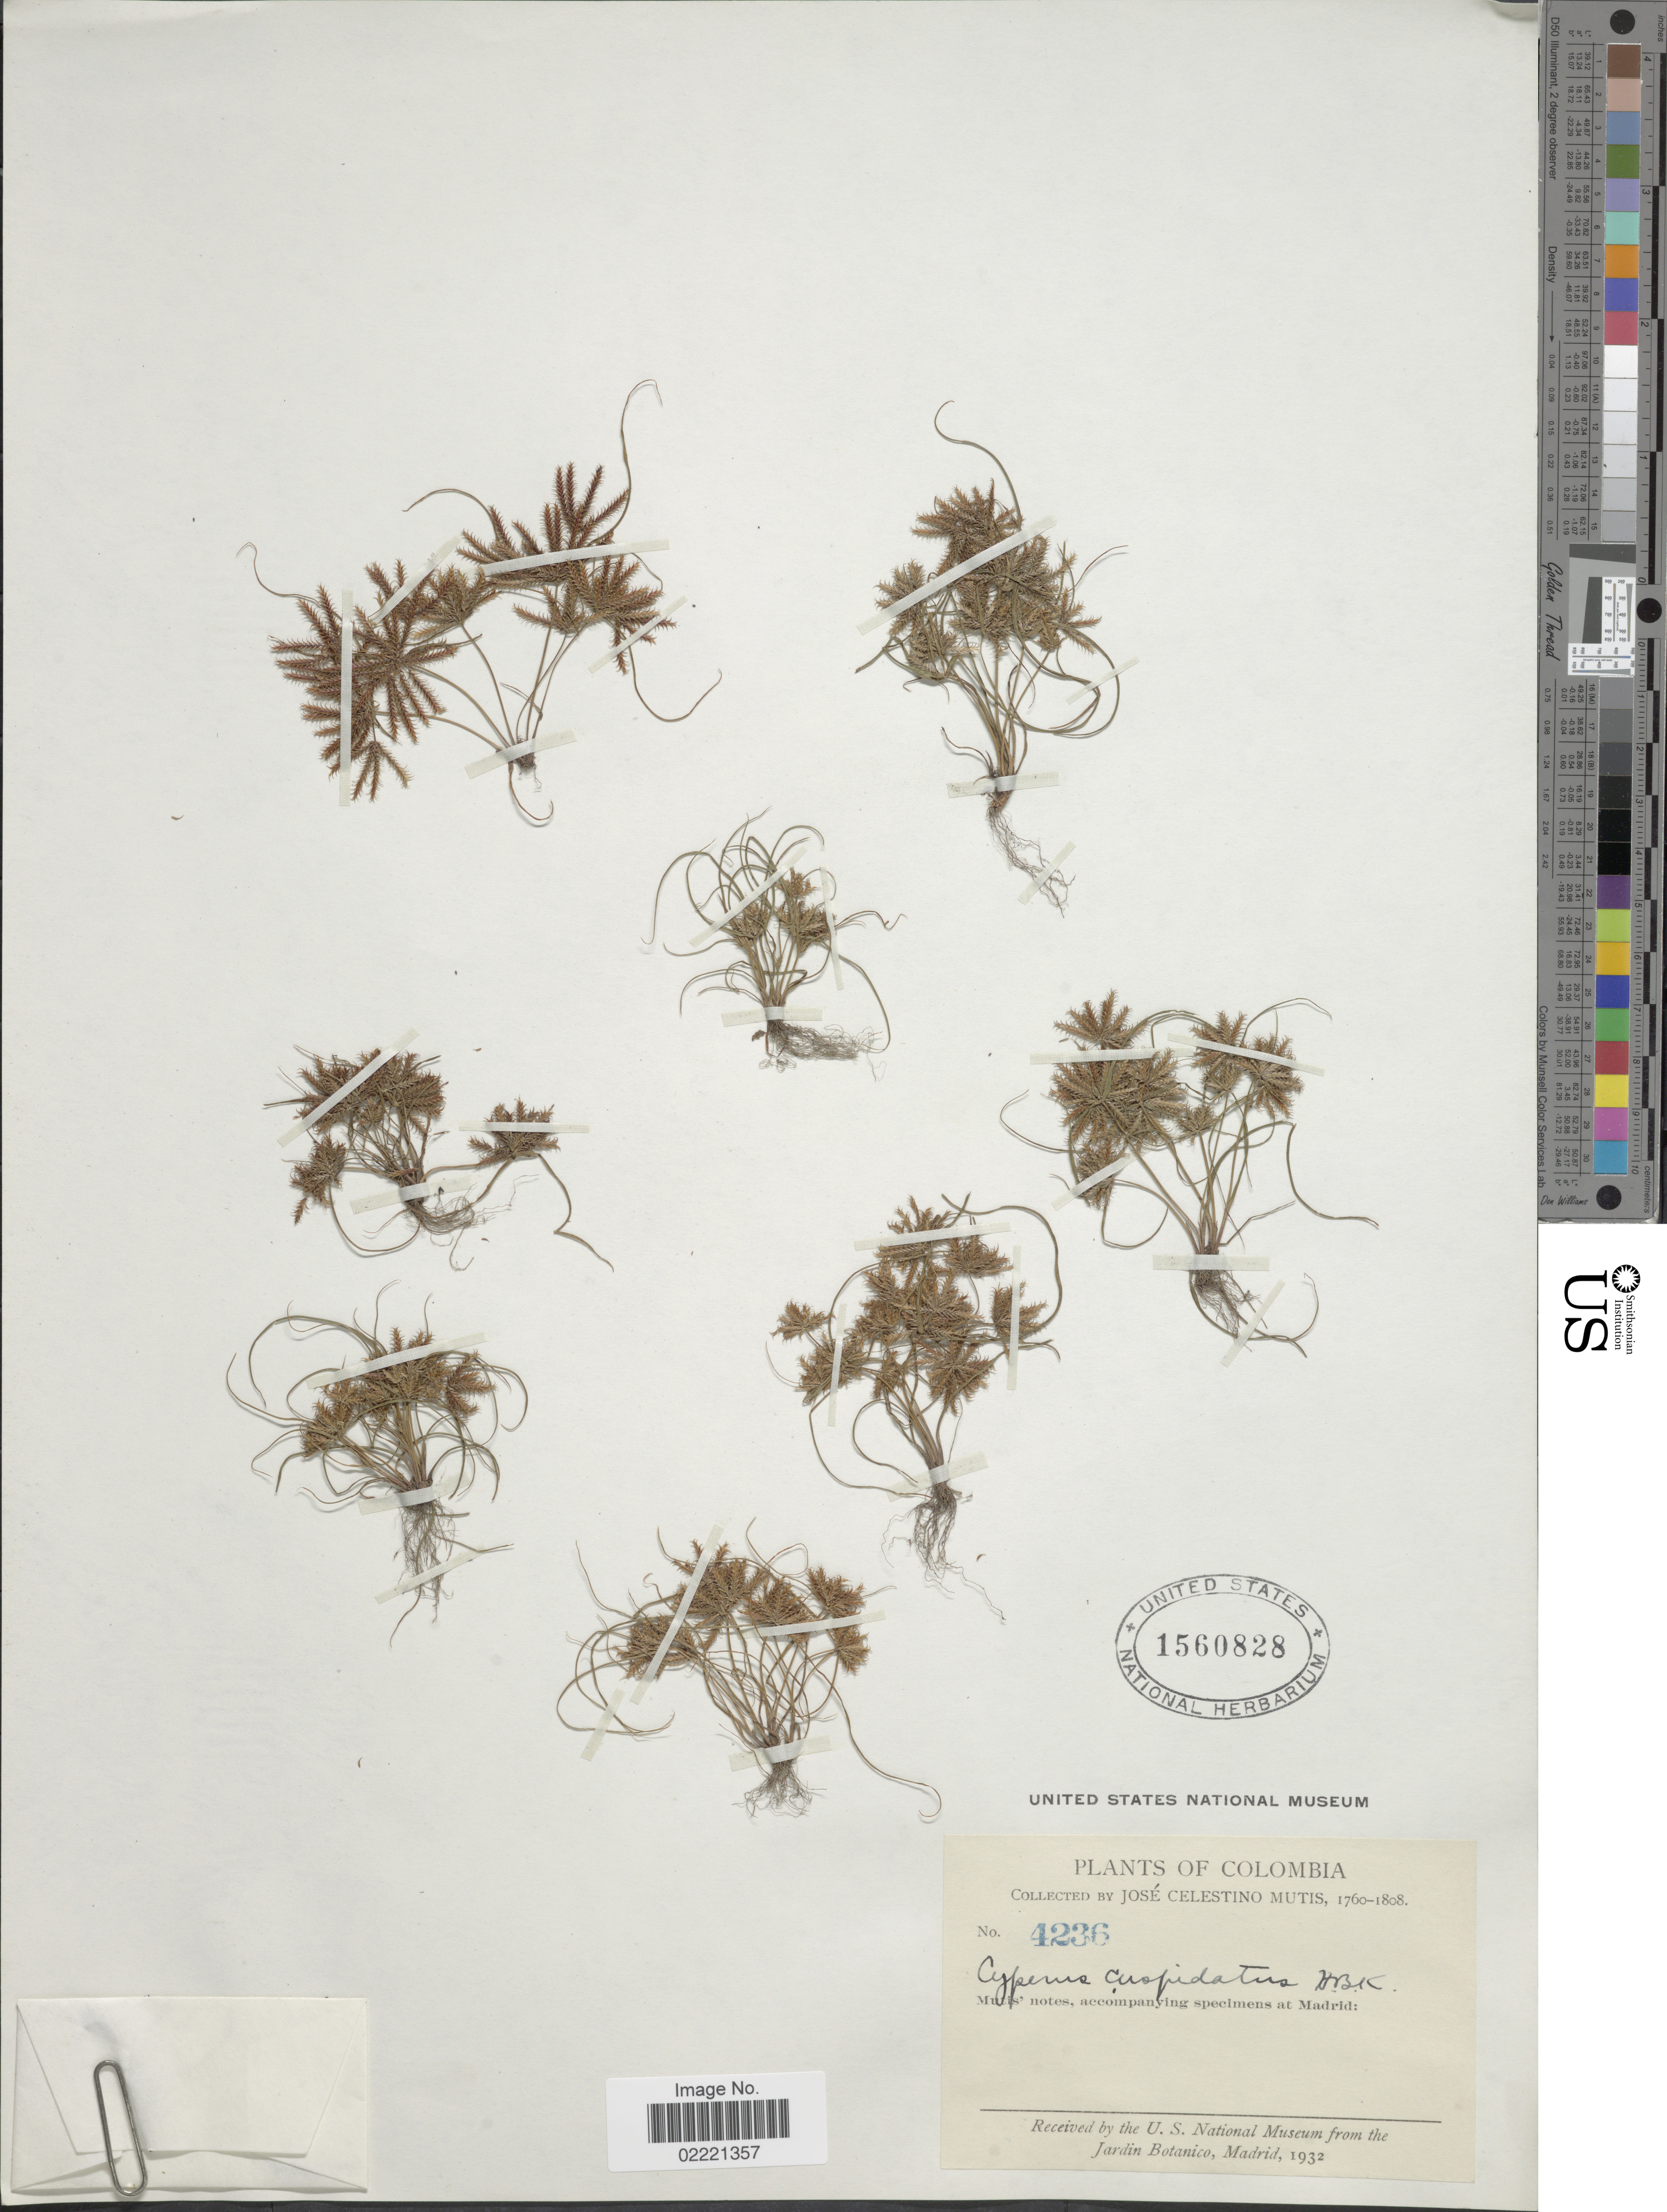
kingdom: Plantae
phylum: Tracheophyta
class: Liliopsida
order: Poales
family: Cyperaceae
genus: Cyperus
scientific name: Cyperus cuspidatus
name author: Kunth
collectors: J. C. B. Mutis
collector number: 4236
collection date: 1760/1808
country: Colombia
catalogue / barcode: US 1560828